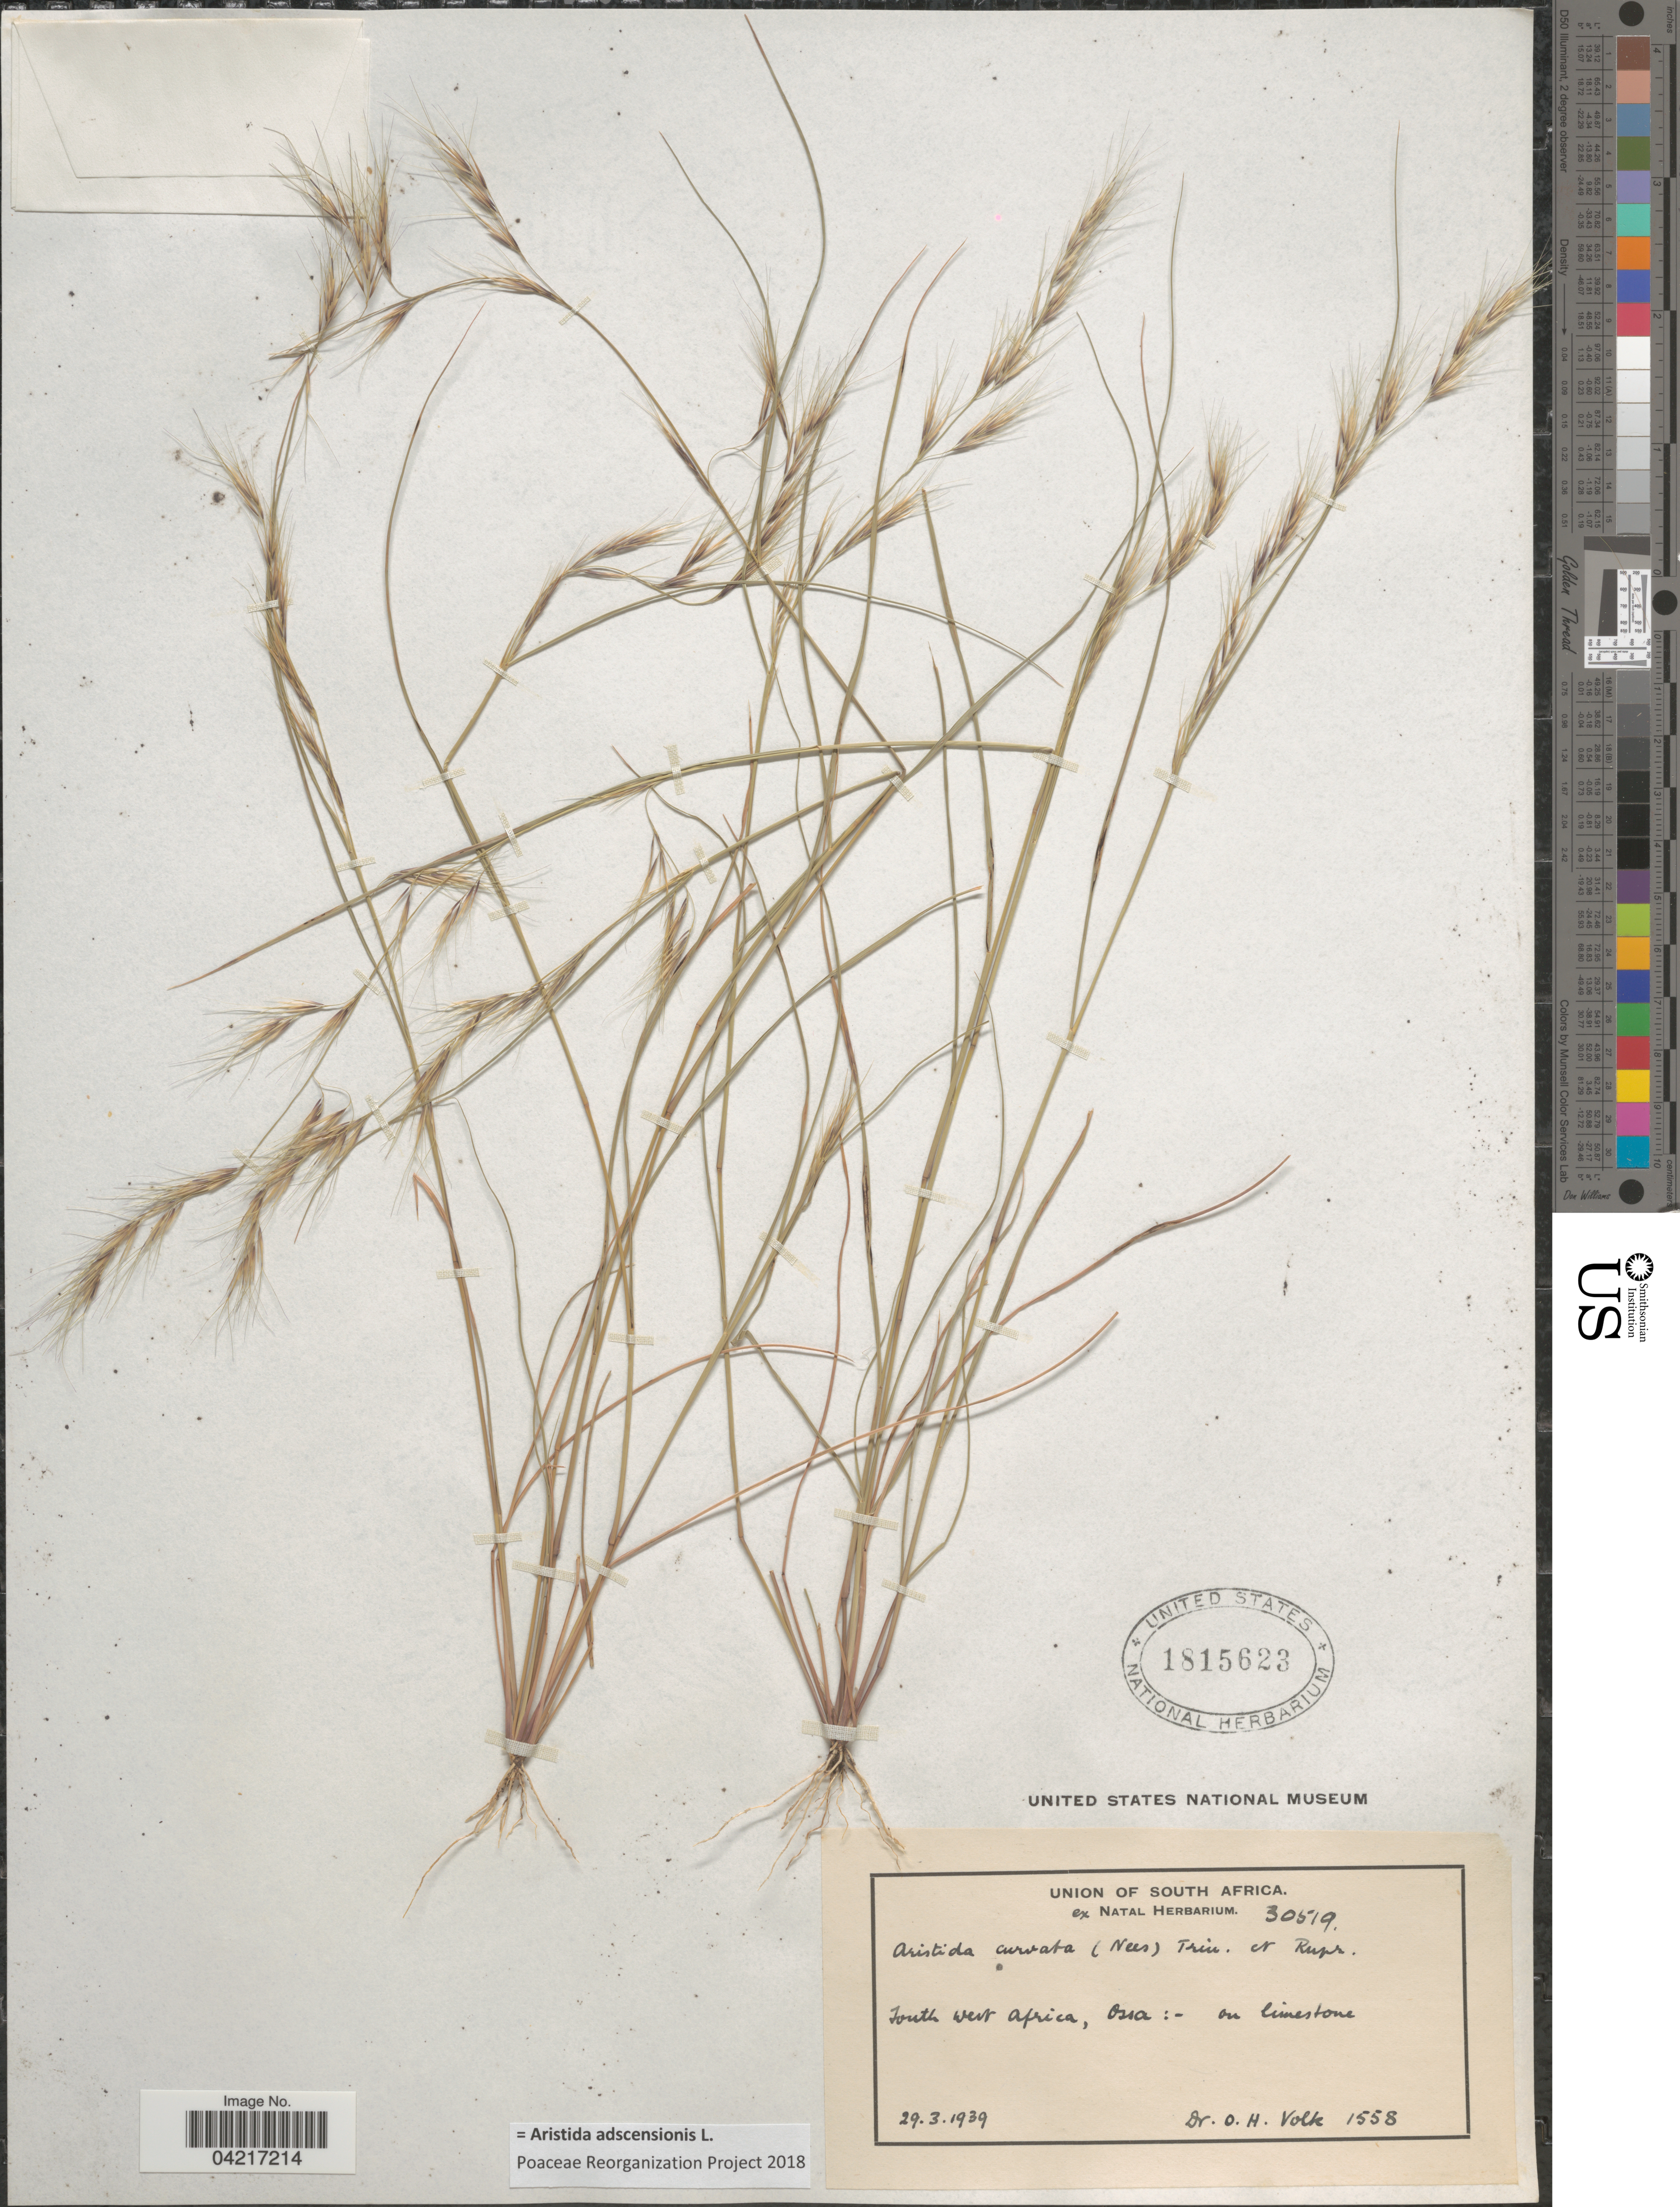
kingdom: Plantae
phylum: Tracheophyta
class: Liliopsida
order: Poales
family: Poaceae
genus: Aristida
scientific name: Aristida adscensionis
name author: L.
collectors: O. Volk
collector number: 1558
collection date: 1939-03-29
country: Namibia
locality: South West Africa, Ossa:- on limestone.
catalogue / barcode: US 1815623